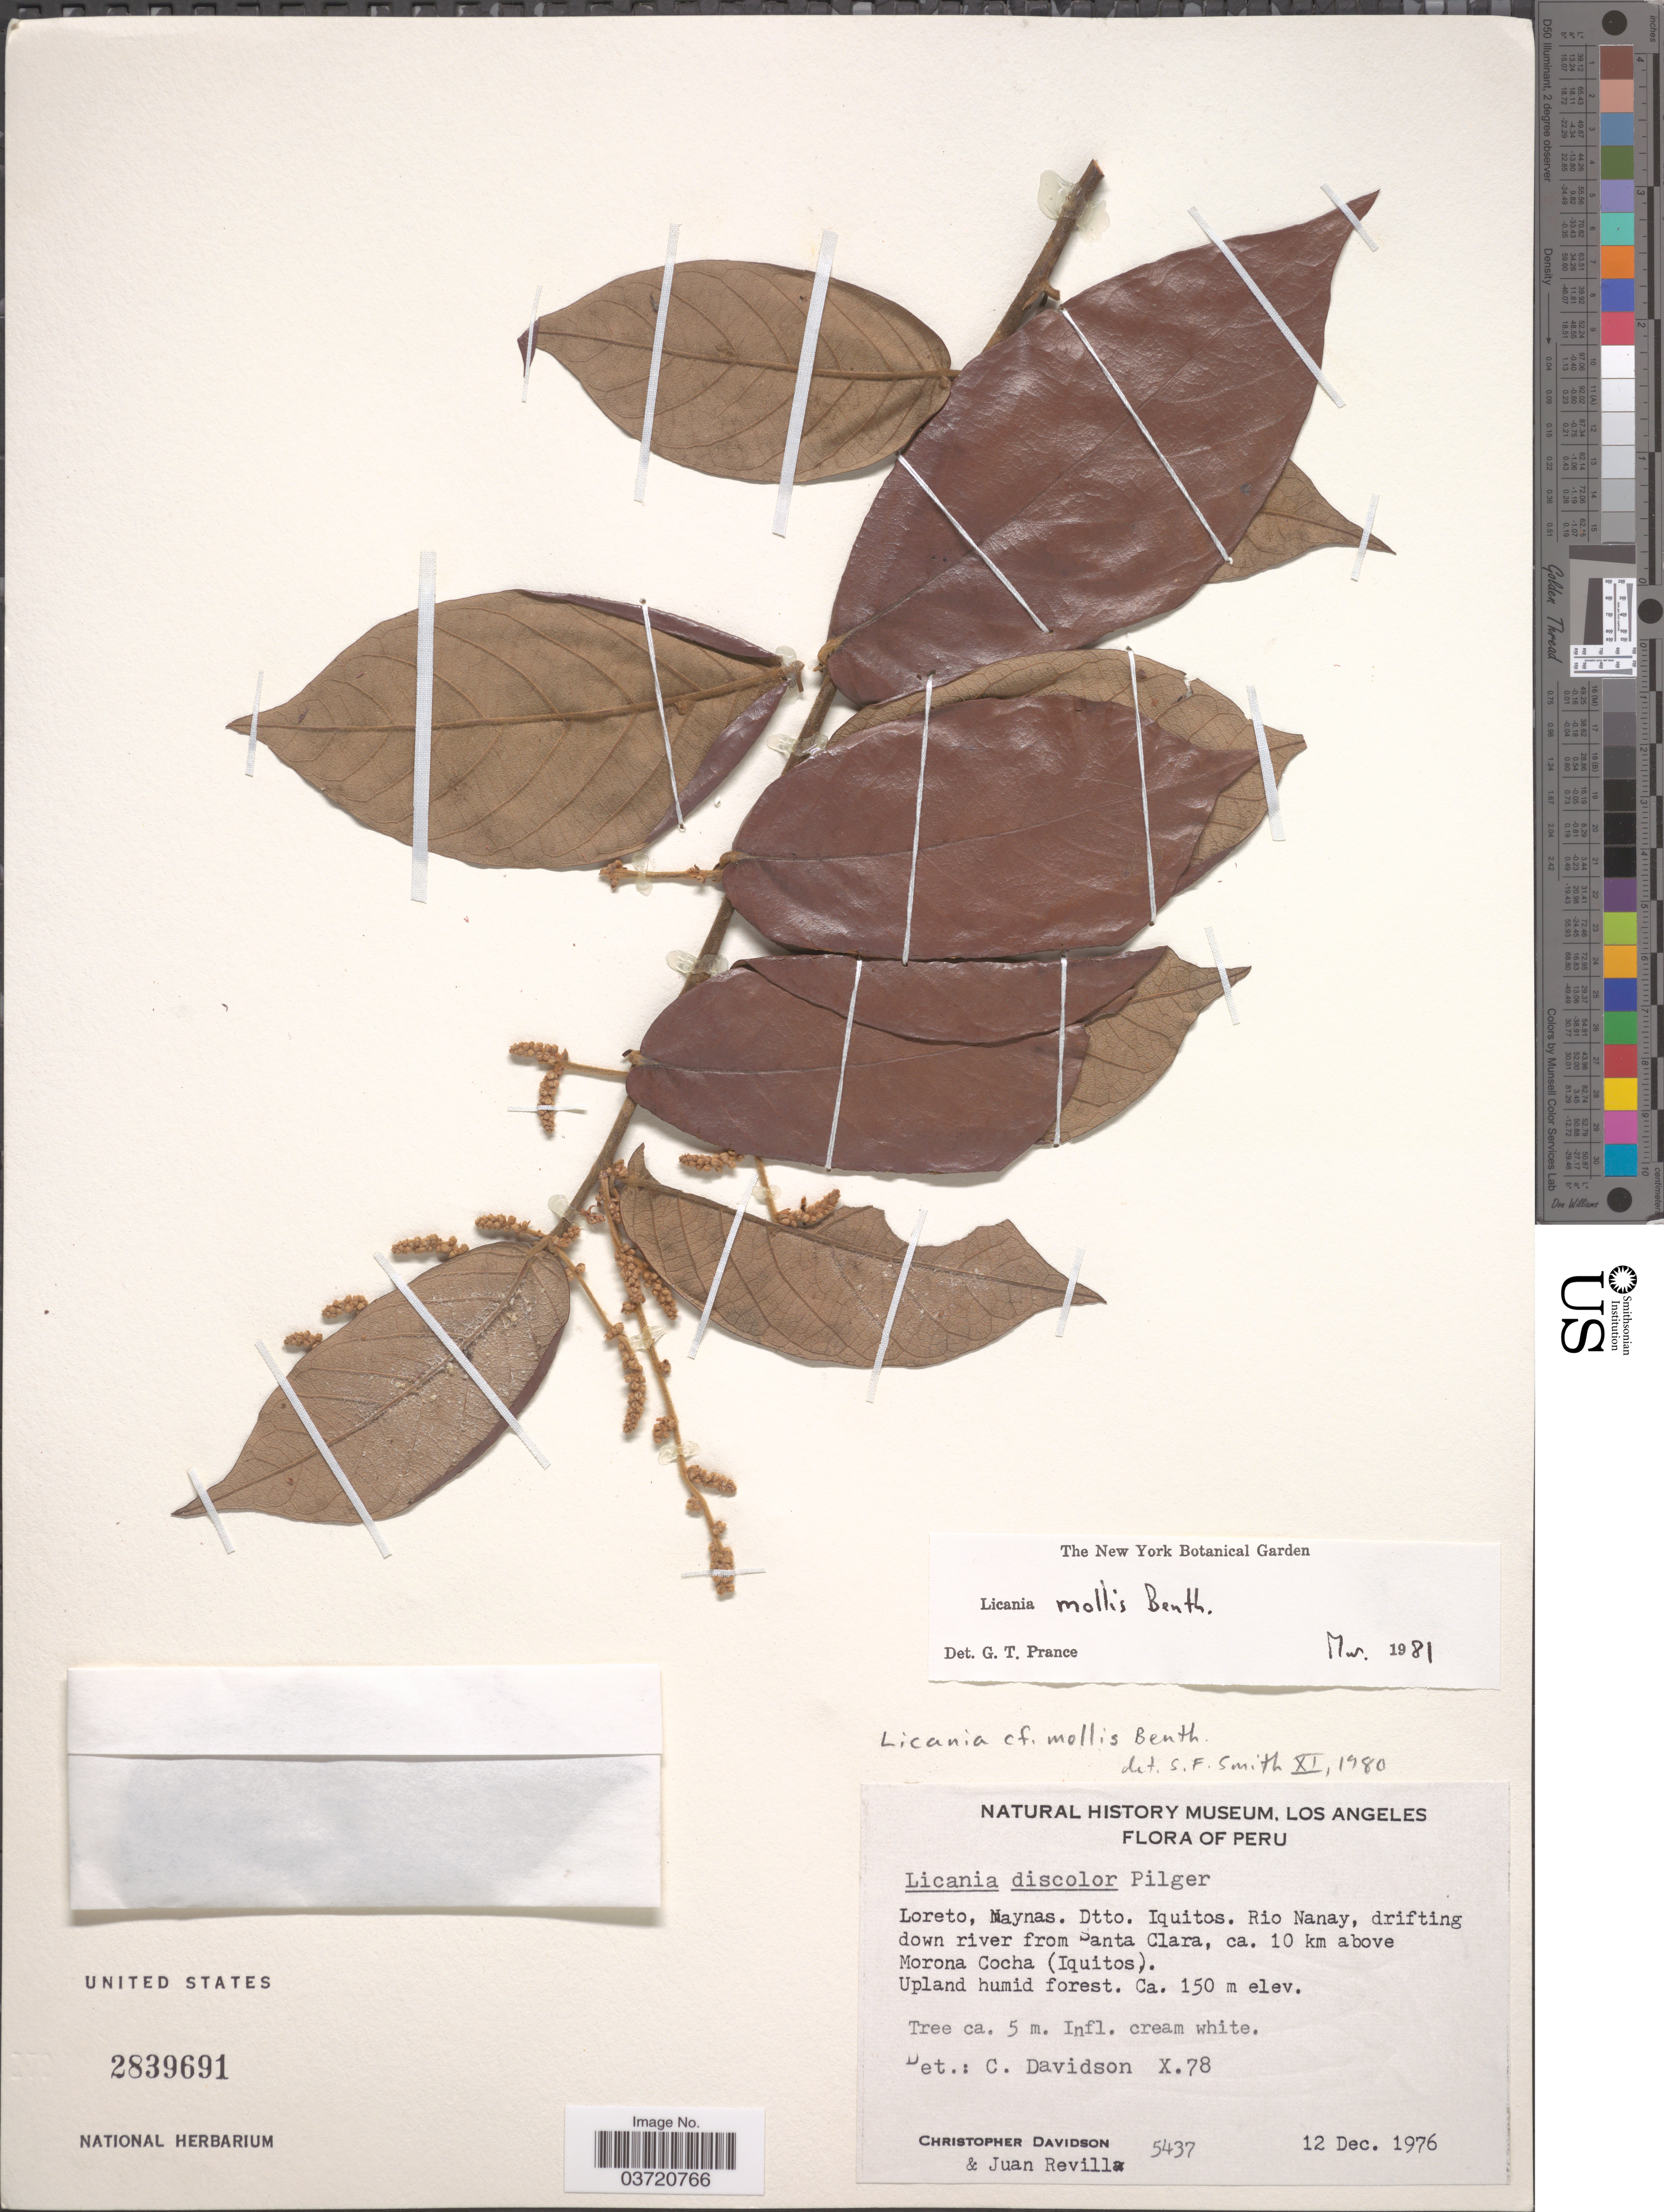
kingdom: Plantae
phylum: Tracheophyta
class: Magnoliopsida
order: Malpighiales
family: Chrysobalanaceae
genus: Licania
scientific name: Licania mollis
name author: Benth.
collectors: C. Davidson & J. Revilla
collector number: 5437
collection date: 1976-12-12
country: Peru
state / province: Loreto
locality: Maynas. Dtto. Iquitos. Rio Nanay, drifting down river from Santa Clara, ca 10 km. above Morona Cocha (Iquitos).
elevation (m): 150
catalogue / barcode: US 2839691